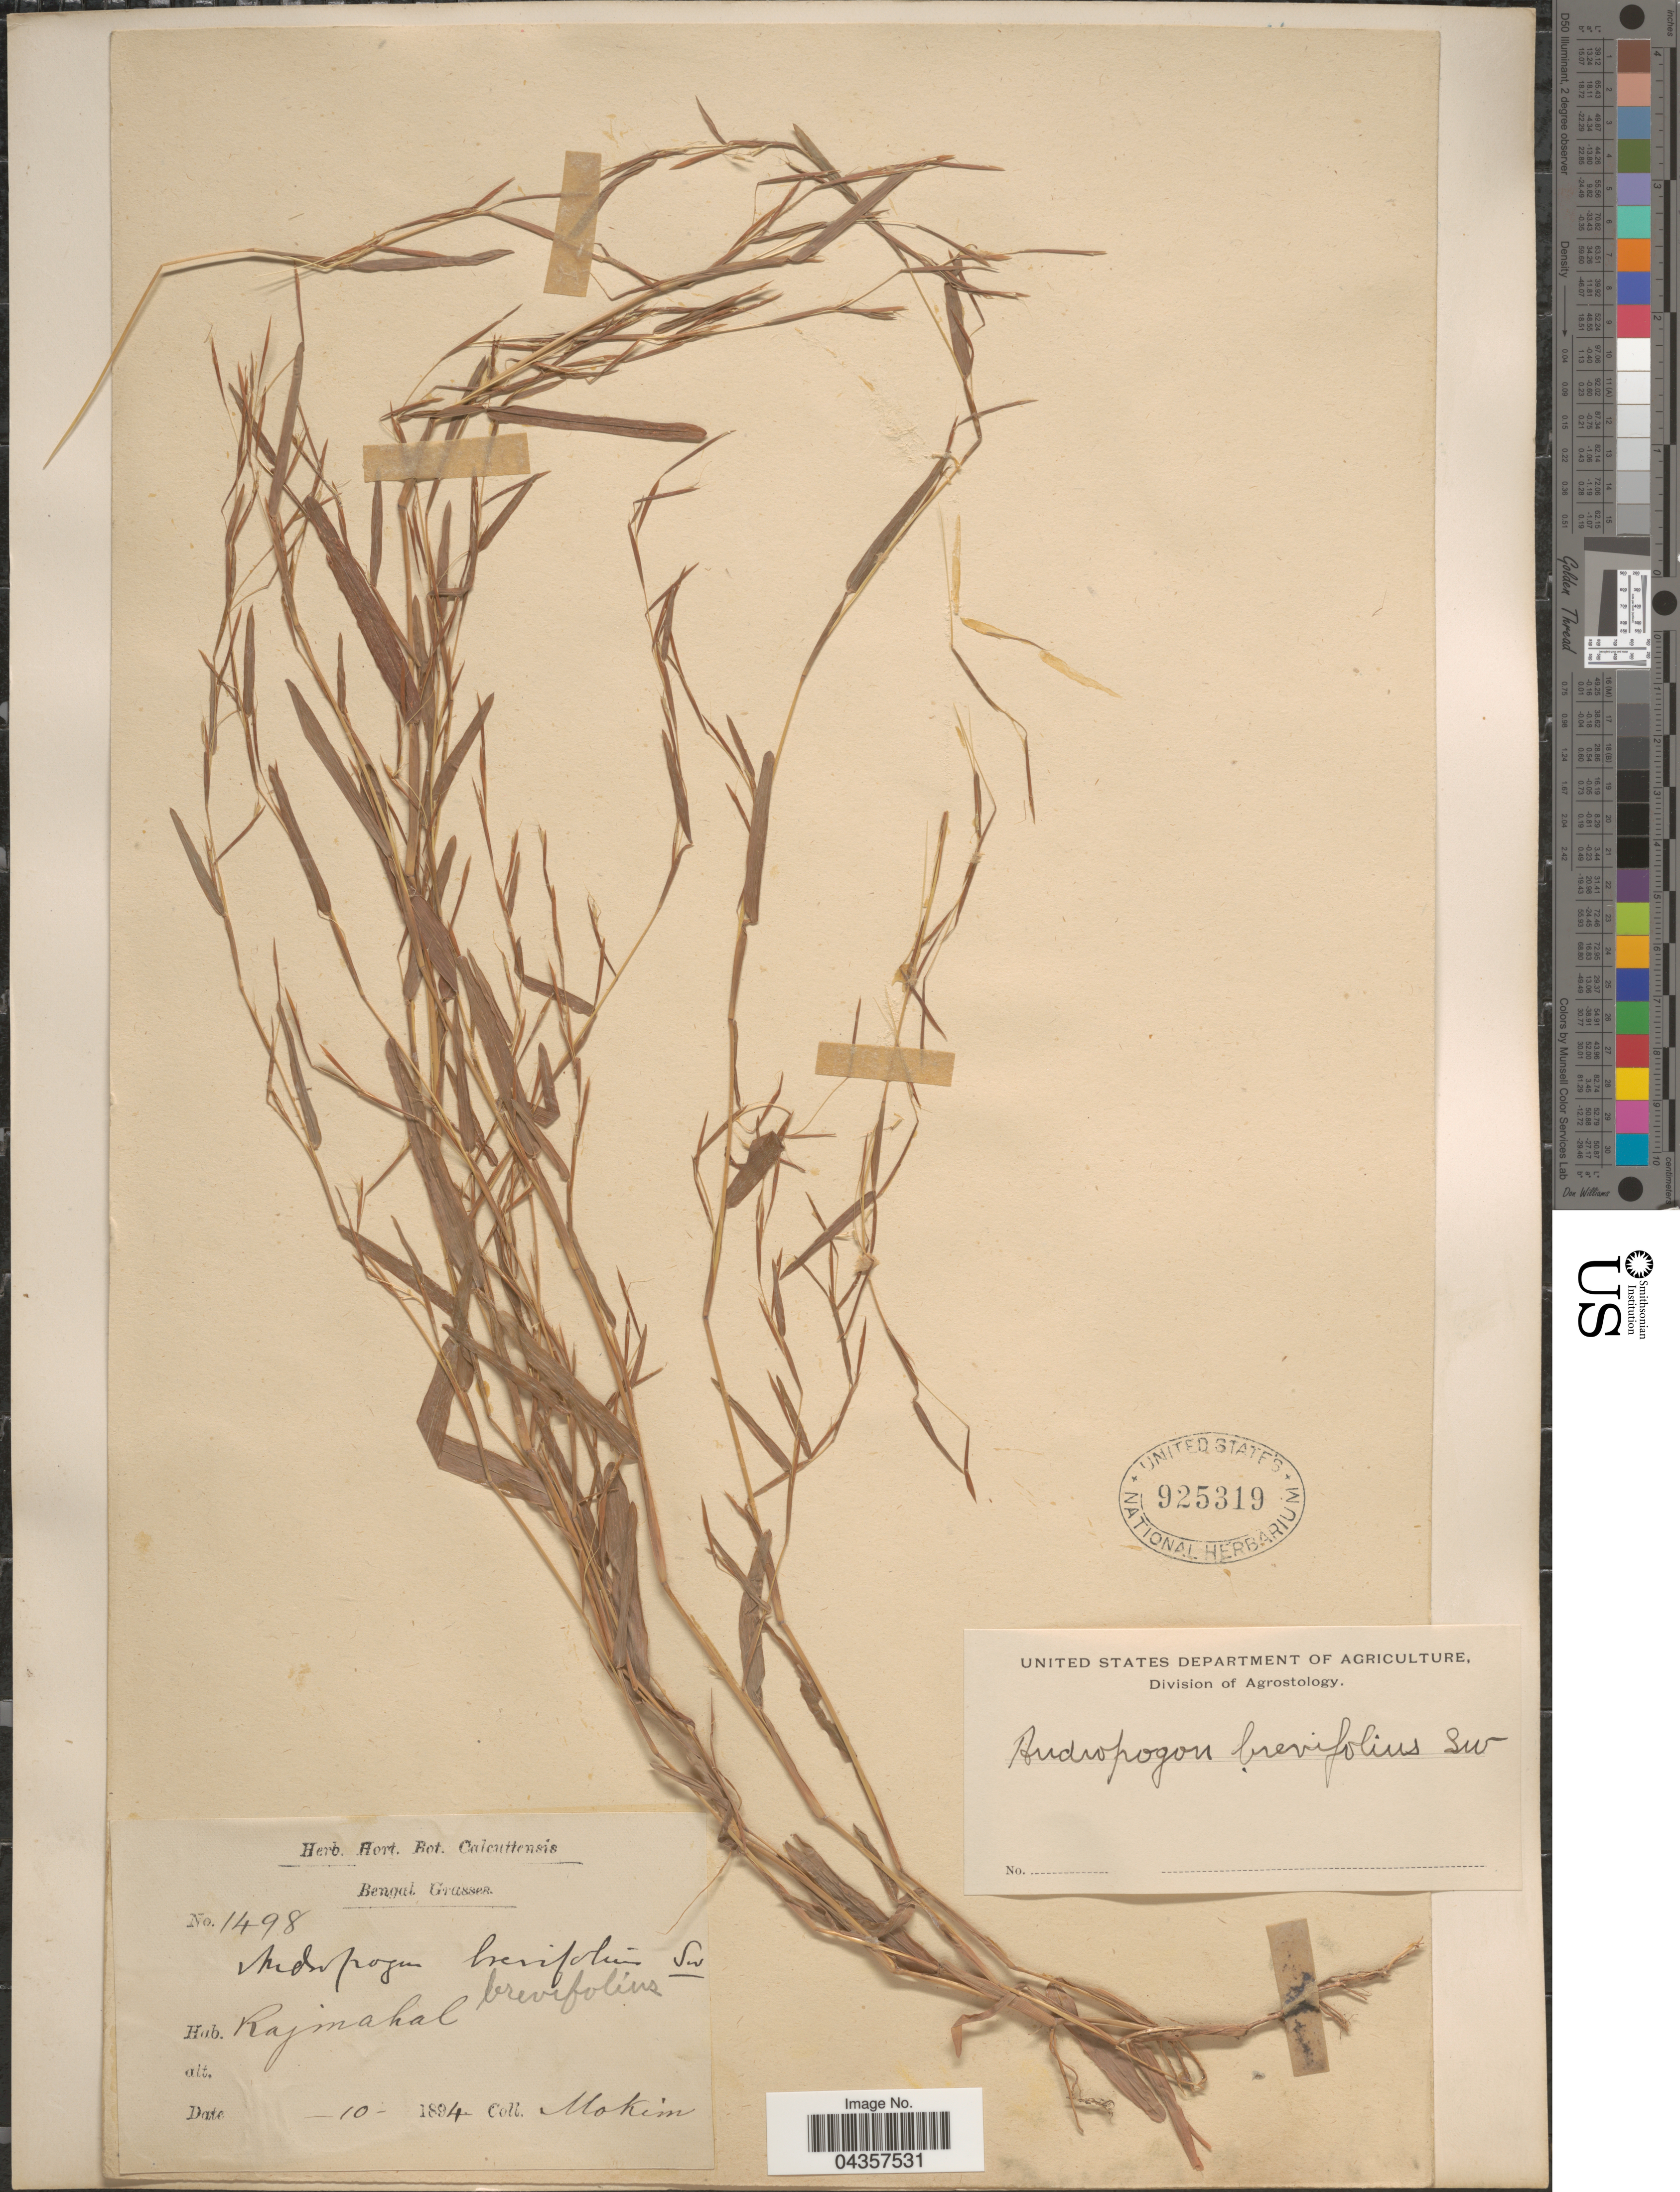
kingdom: Plantae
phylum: Tracheophyta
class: Liliopsida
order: Poales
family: Poaceae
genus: Schizachyrium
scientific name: Schizachyrium sp.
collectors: -. Mokim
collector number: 1498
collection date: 1894-10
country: India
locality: Bengal. Rajmahal.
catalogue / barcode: US 925319